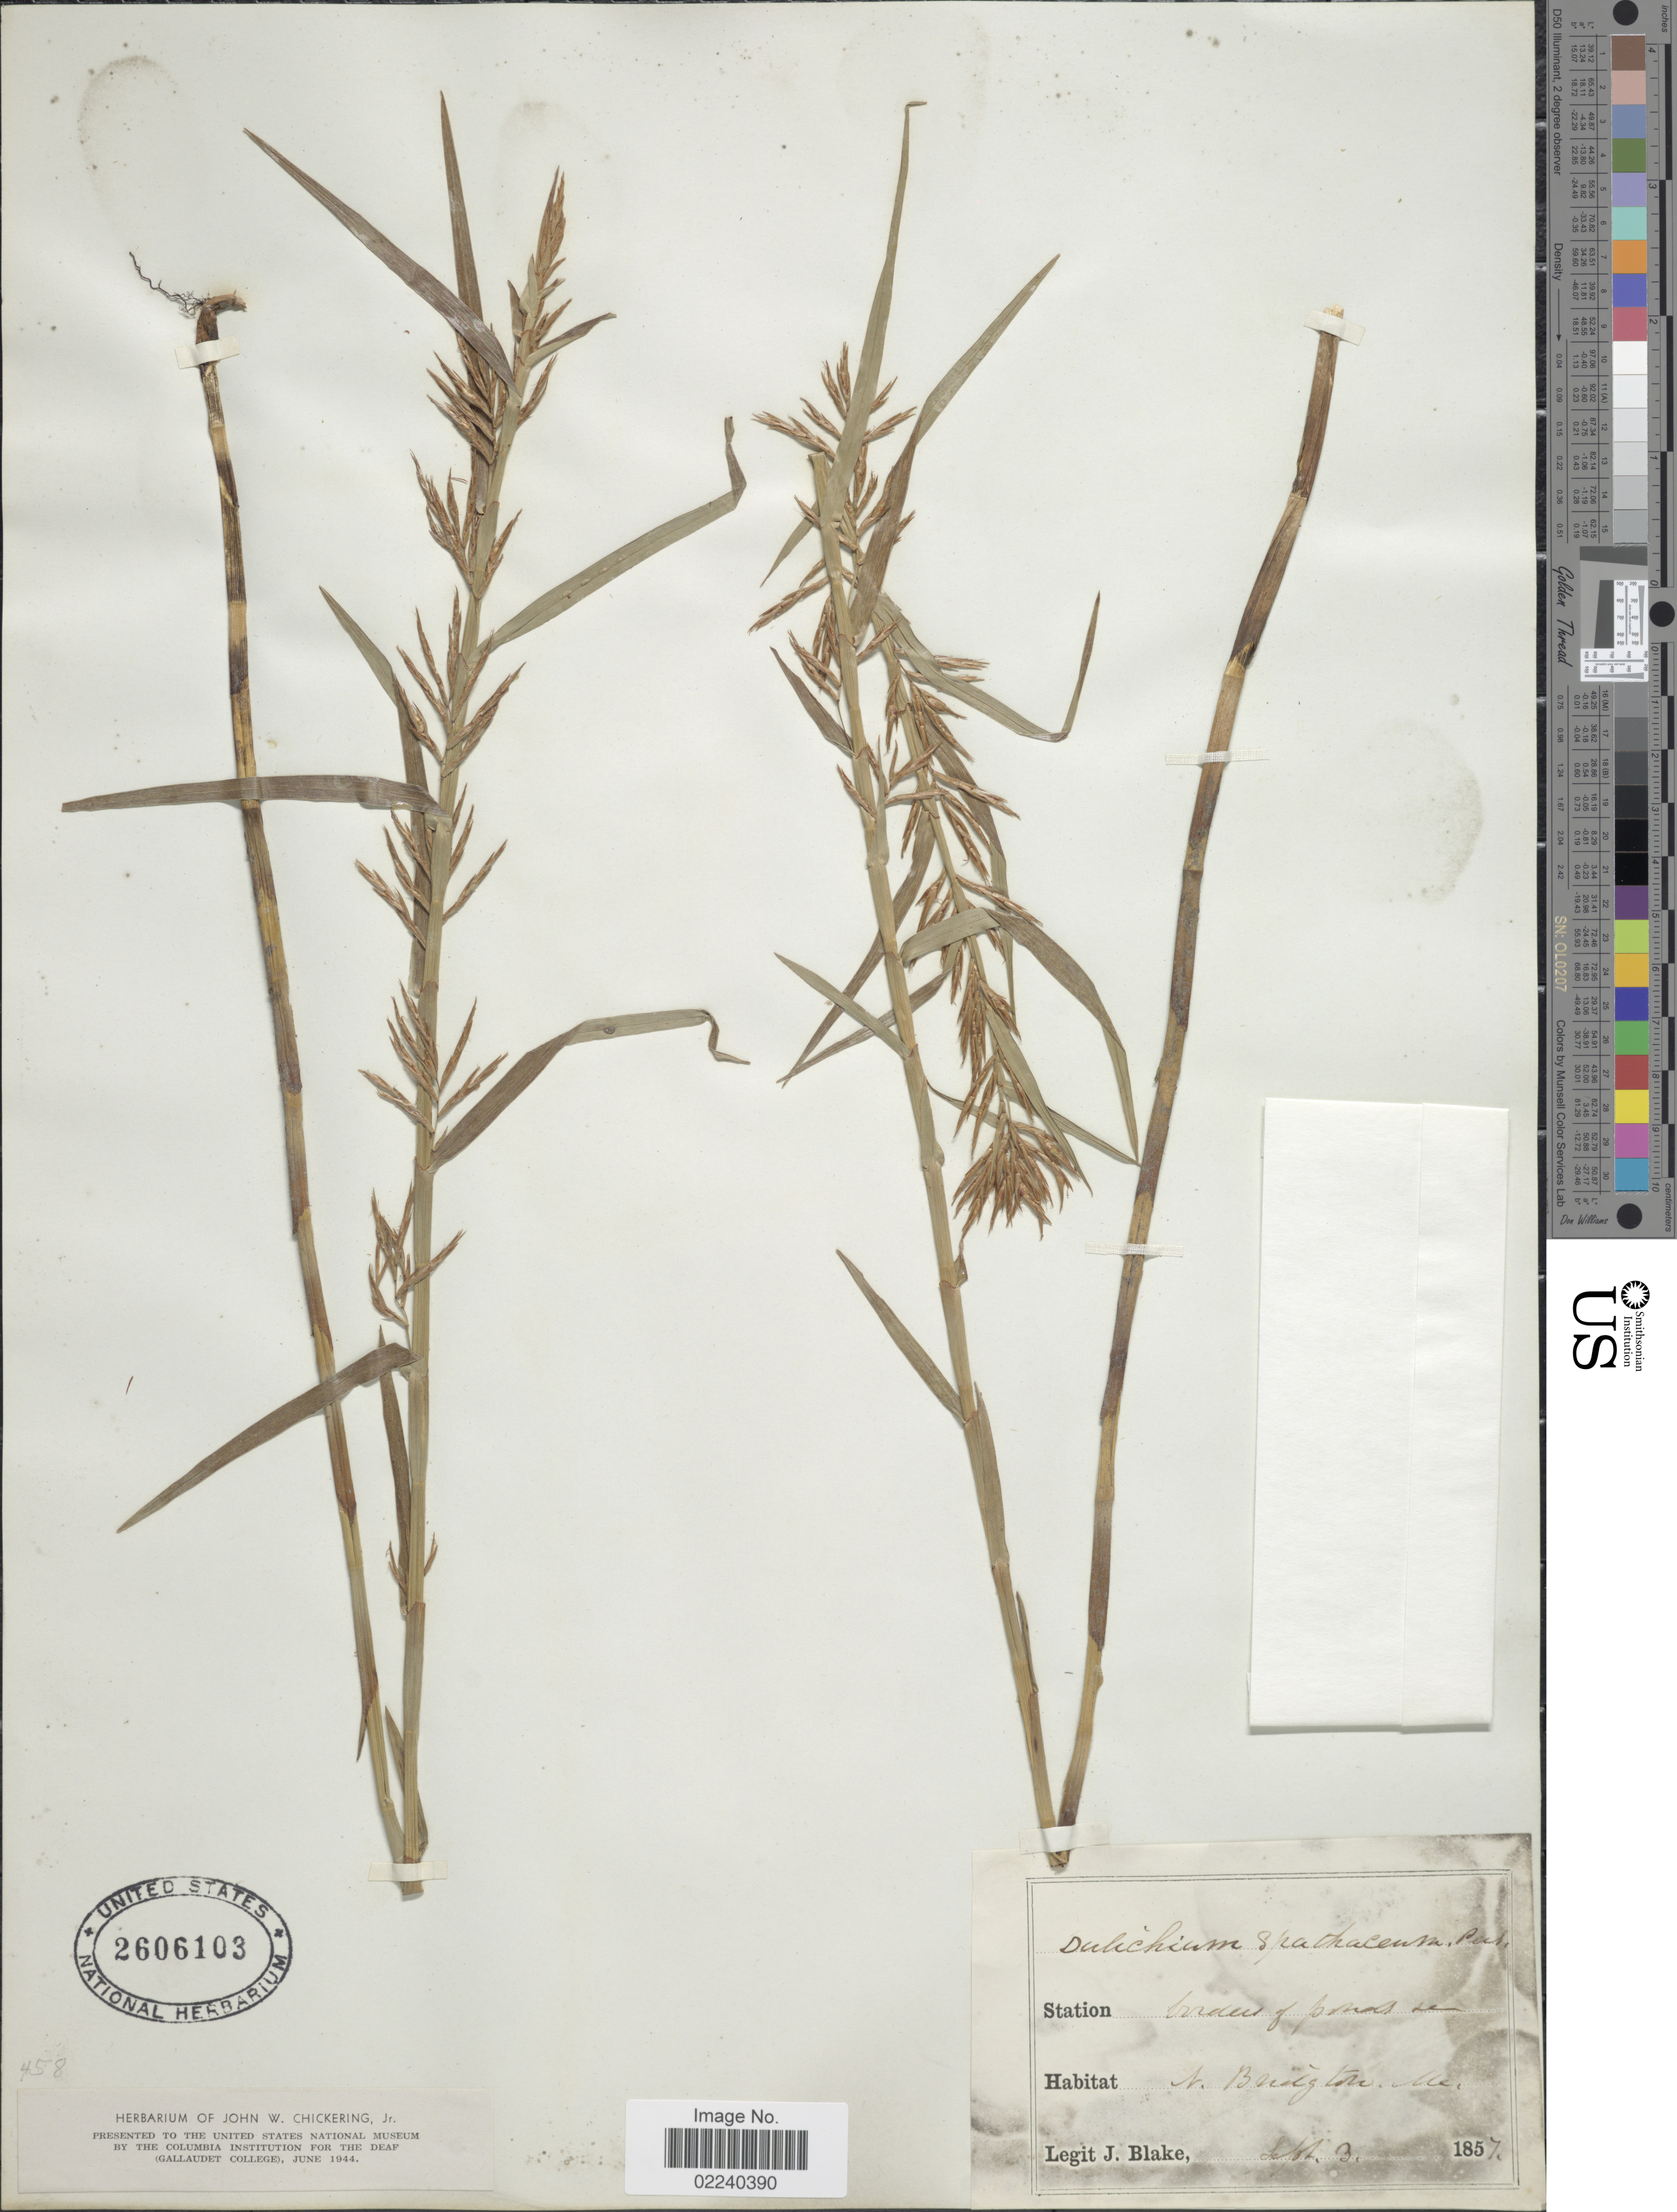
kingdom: Plantae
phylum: Tracheophyta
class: Liliopsida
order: Poales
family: Cyperaceae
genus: Dulichium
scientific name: Dulichium arundinaceum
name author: (L.) Britton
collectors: J. Blake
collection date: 1857-09-03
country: United States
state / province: Maine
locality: N. Bridgton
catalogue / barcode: US 2606103